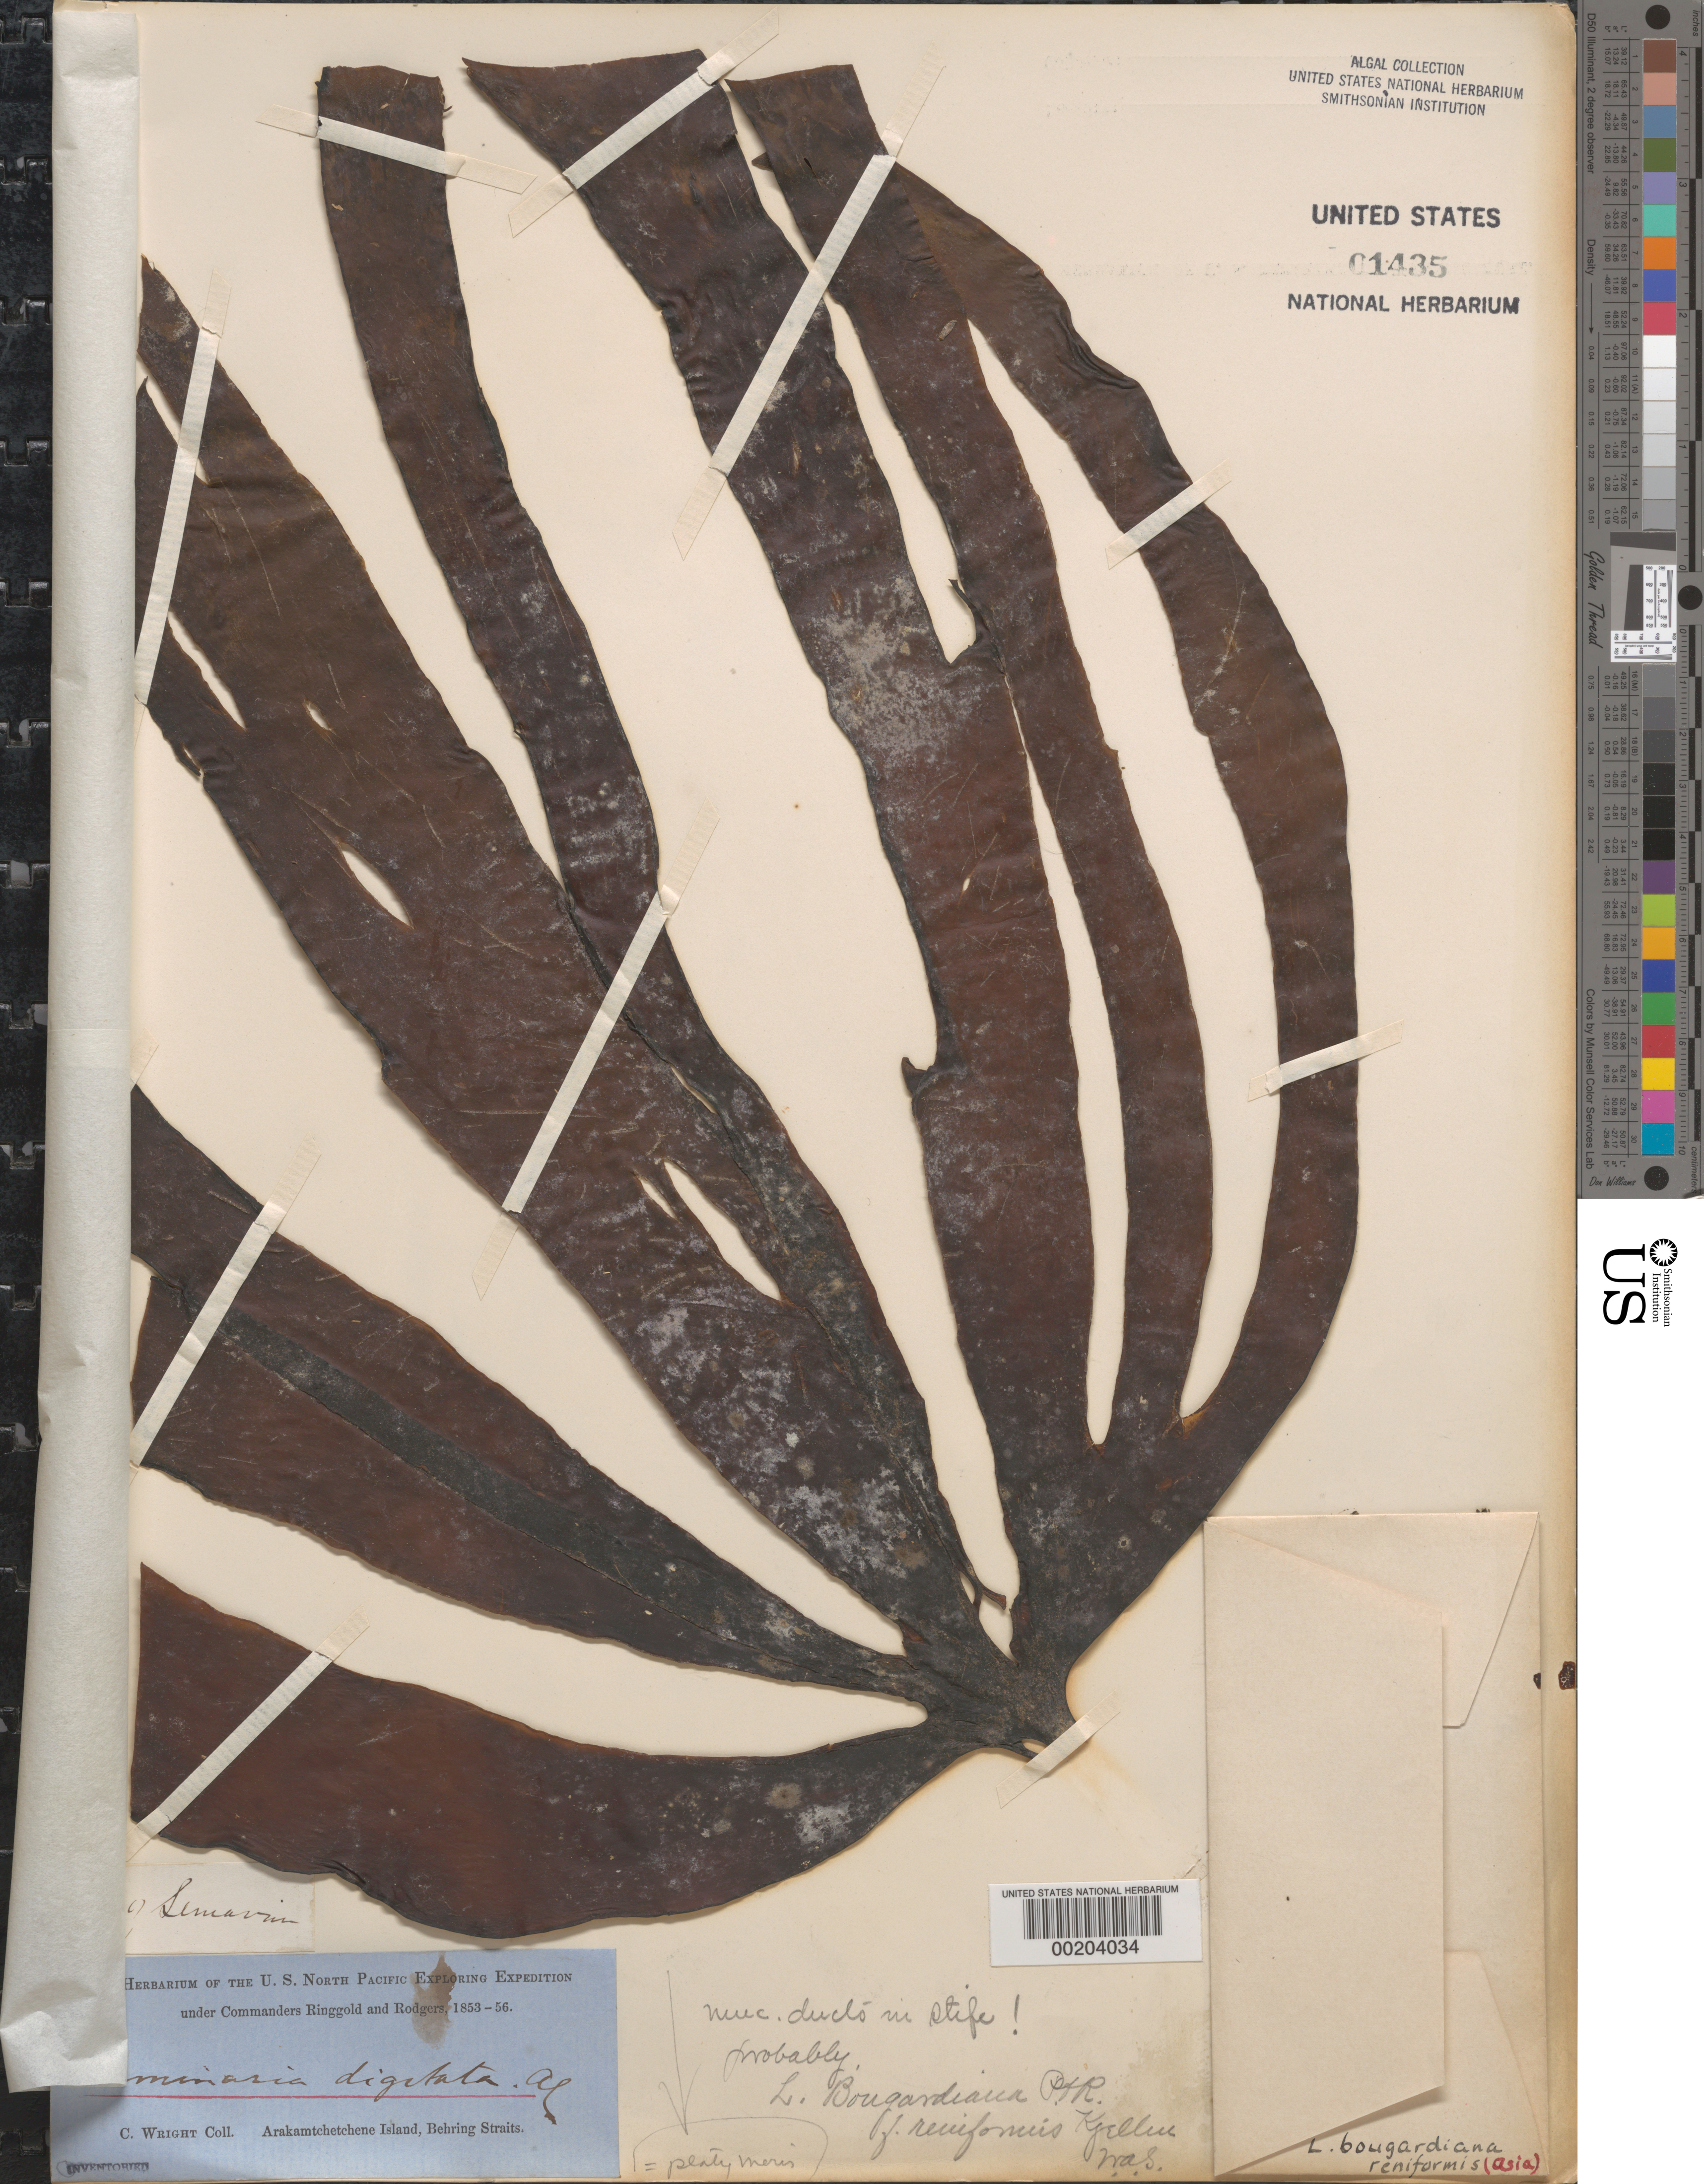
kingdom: Chromista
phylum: Ochrophyta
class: Phaeophyceae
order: Laminariales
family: Laminariaceae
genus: Laminaria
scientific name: Laminaria platymeris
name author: Bach. Pyl.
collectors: C. Wright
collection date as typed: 1855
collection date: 1855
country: Russian Federation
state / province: Chukotka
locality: Proliv Senyavina (Str. of Semavin), Arakamchechen Island (Arakamtchetchene I.)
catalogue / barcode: US 1435